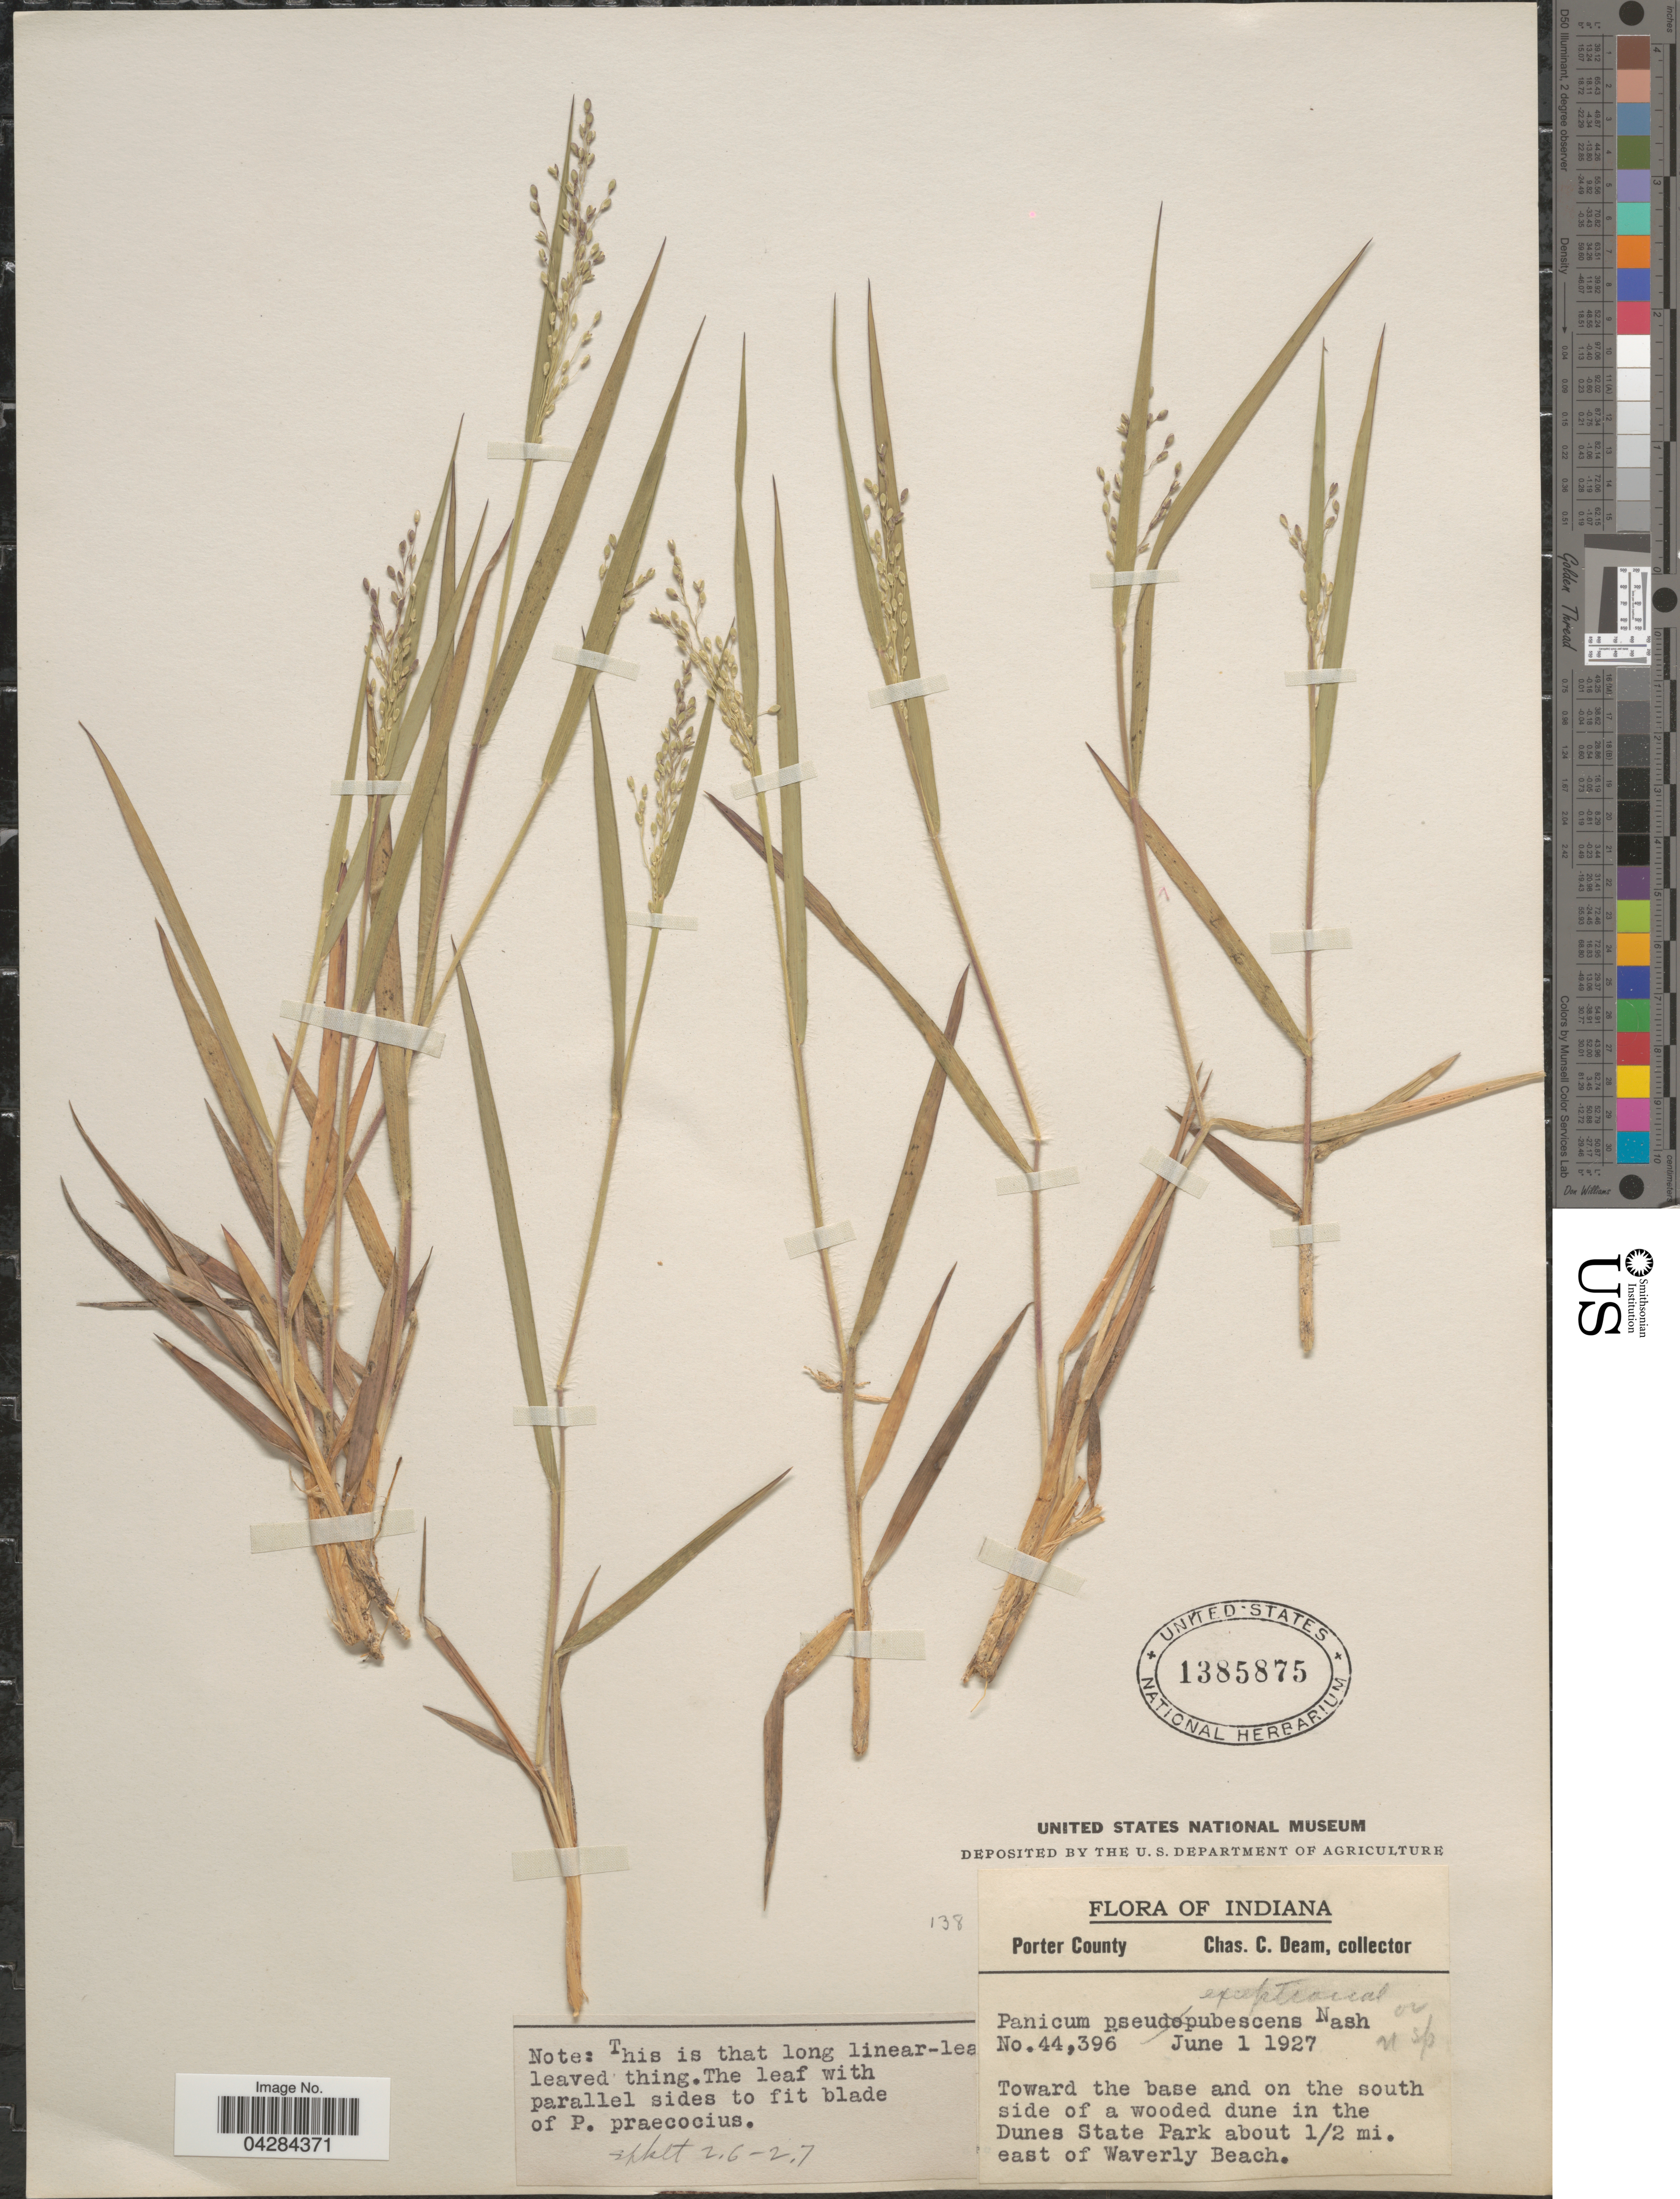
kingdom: Plantae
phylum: Tracheophyta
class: Liliopsida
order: Poales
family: Poaceae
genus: Dichanthelium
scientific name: Dichanthelium ovale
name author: (Elliott) Gould & C.A. Clark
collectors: C. C. Deam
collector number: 44396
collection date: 1927-06-01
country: United States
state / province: Indiana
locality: Porter County. Toward the base and on the south side of a wooded dune in the Dunes State Park about 1/2 mi. east of Waverly Beach.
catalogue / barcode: US 1385875